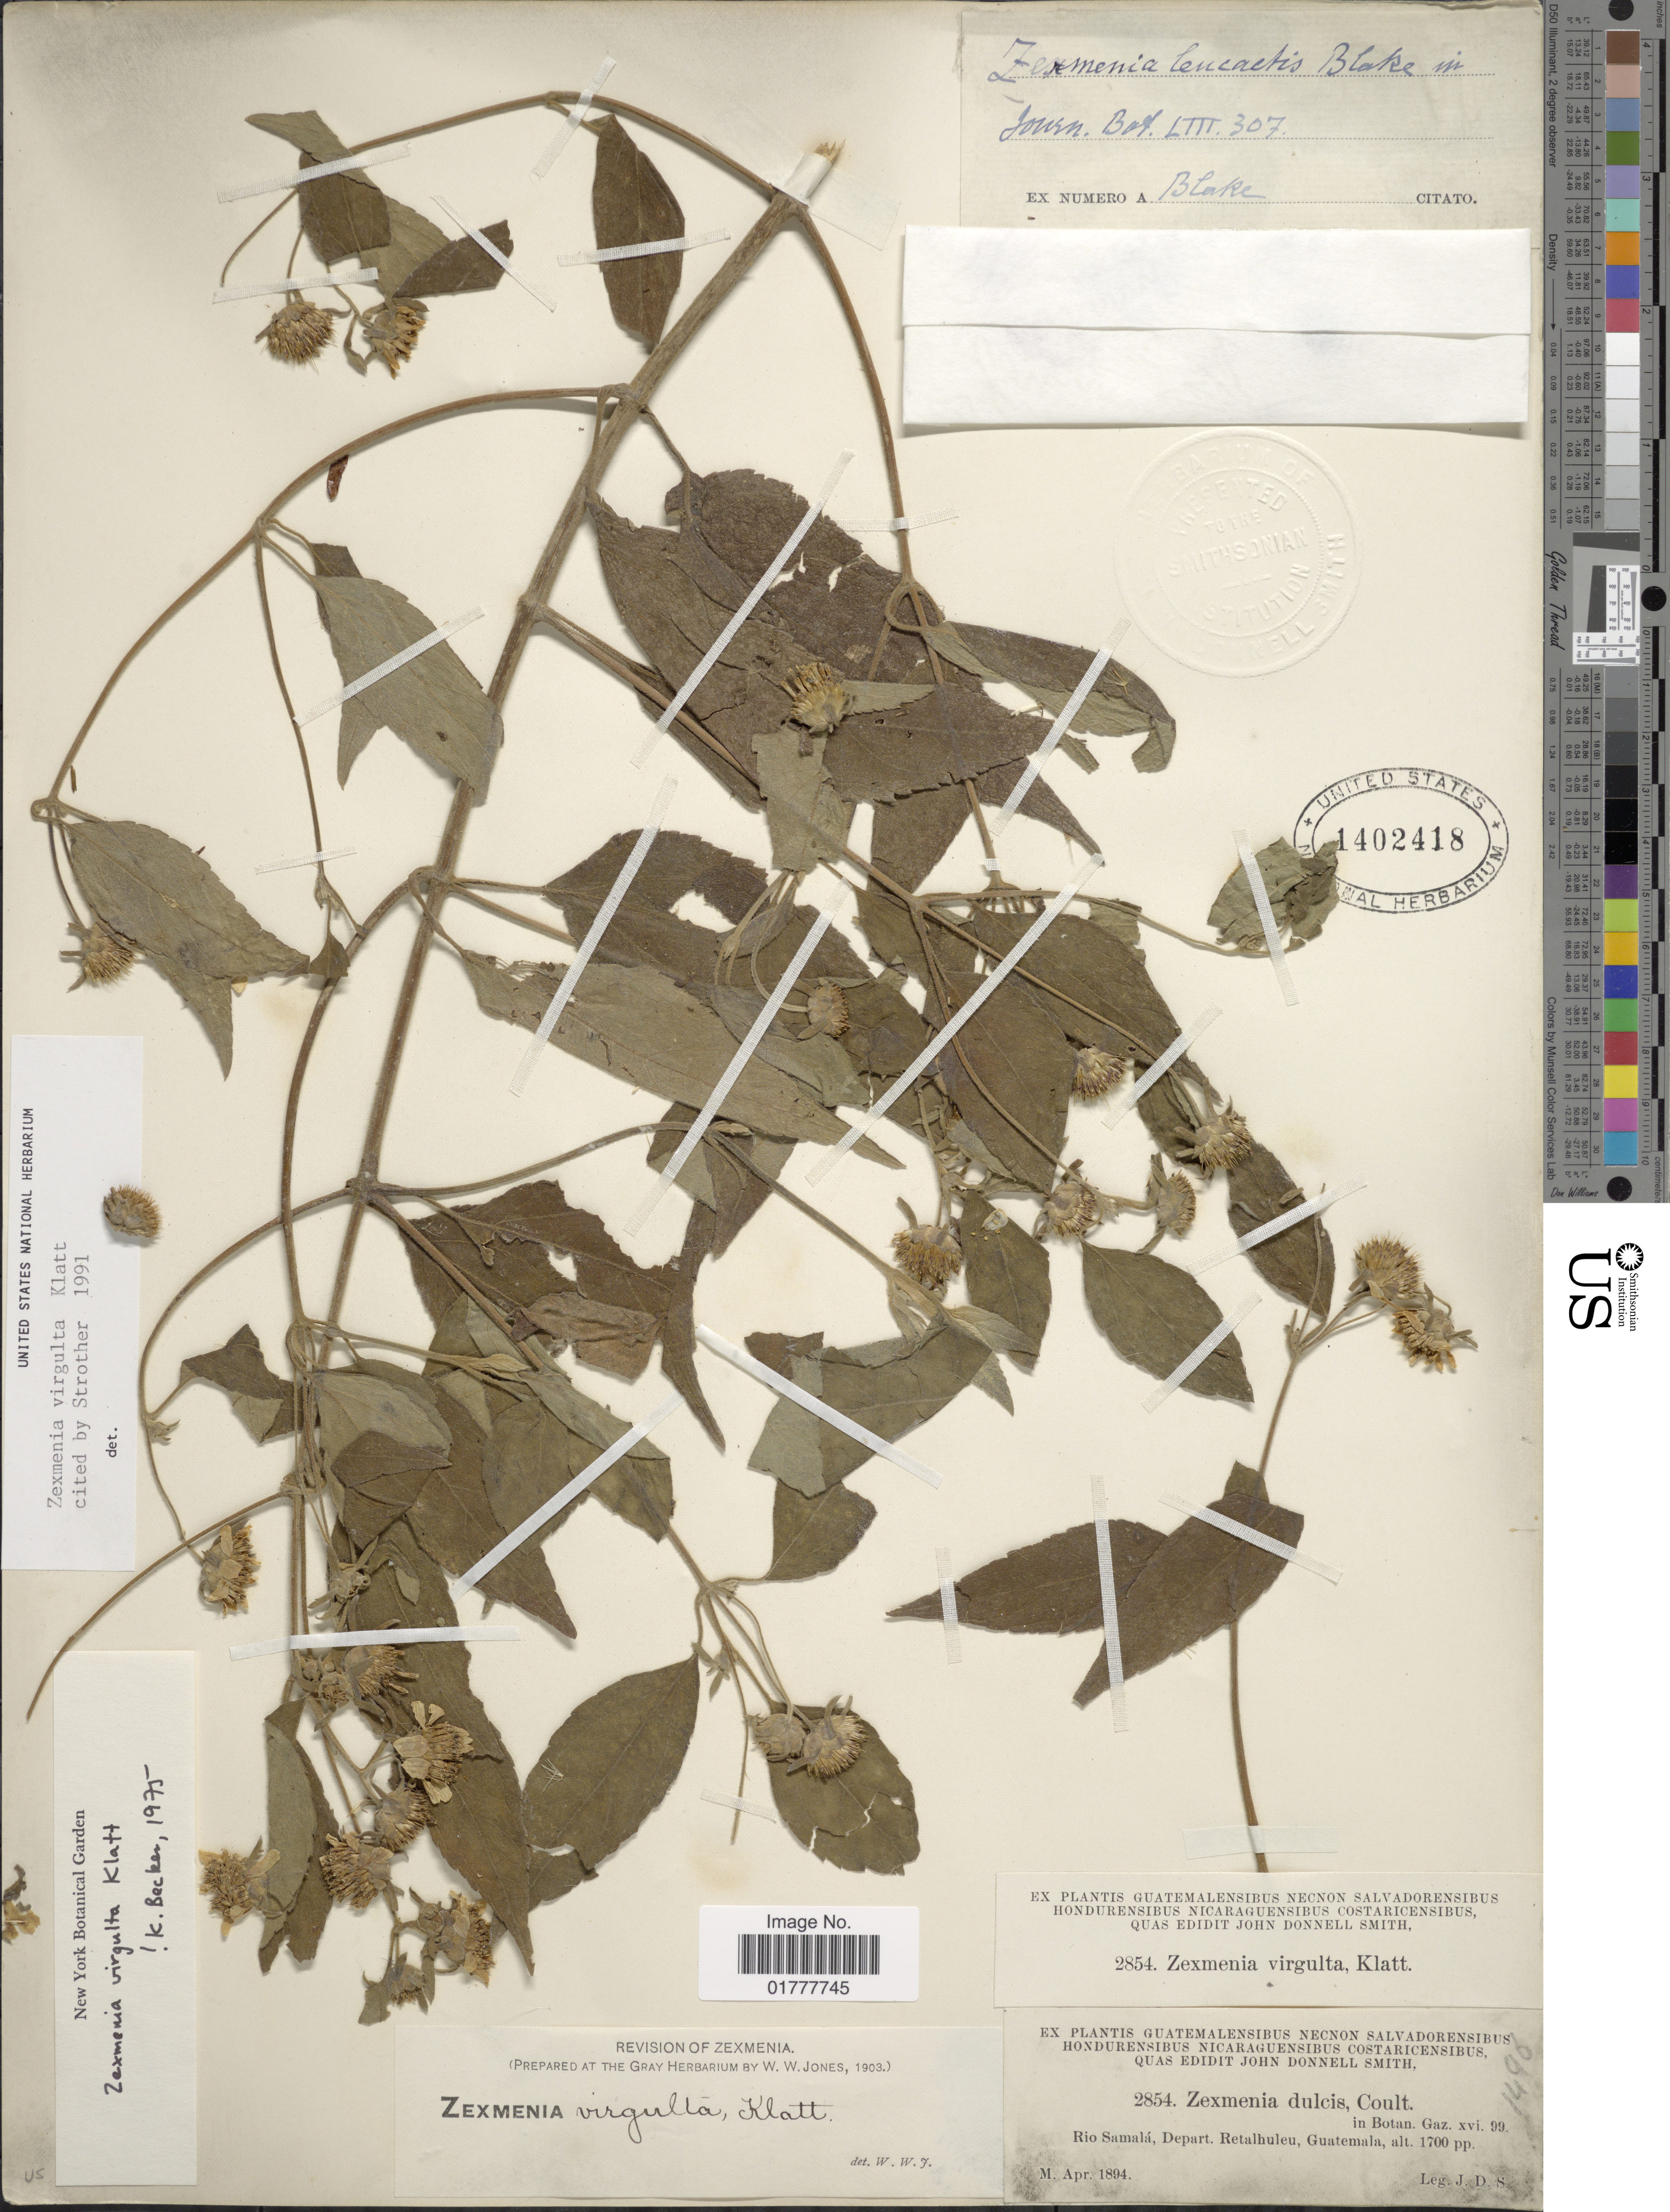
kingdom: Plantae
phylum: Tracheophyta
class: Magnoliopsida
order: Asterales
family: Asteraceae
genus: Zexmenia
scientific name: Zexmenia virgulta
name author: Klatt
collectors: J. Donnell Smith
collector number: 2854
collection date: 1894-04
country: Guatemala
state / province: Retalhuleu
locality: Rio Samala,Depart. Retalhuleu, Guatemala.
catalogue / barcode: US 1402418